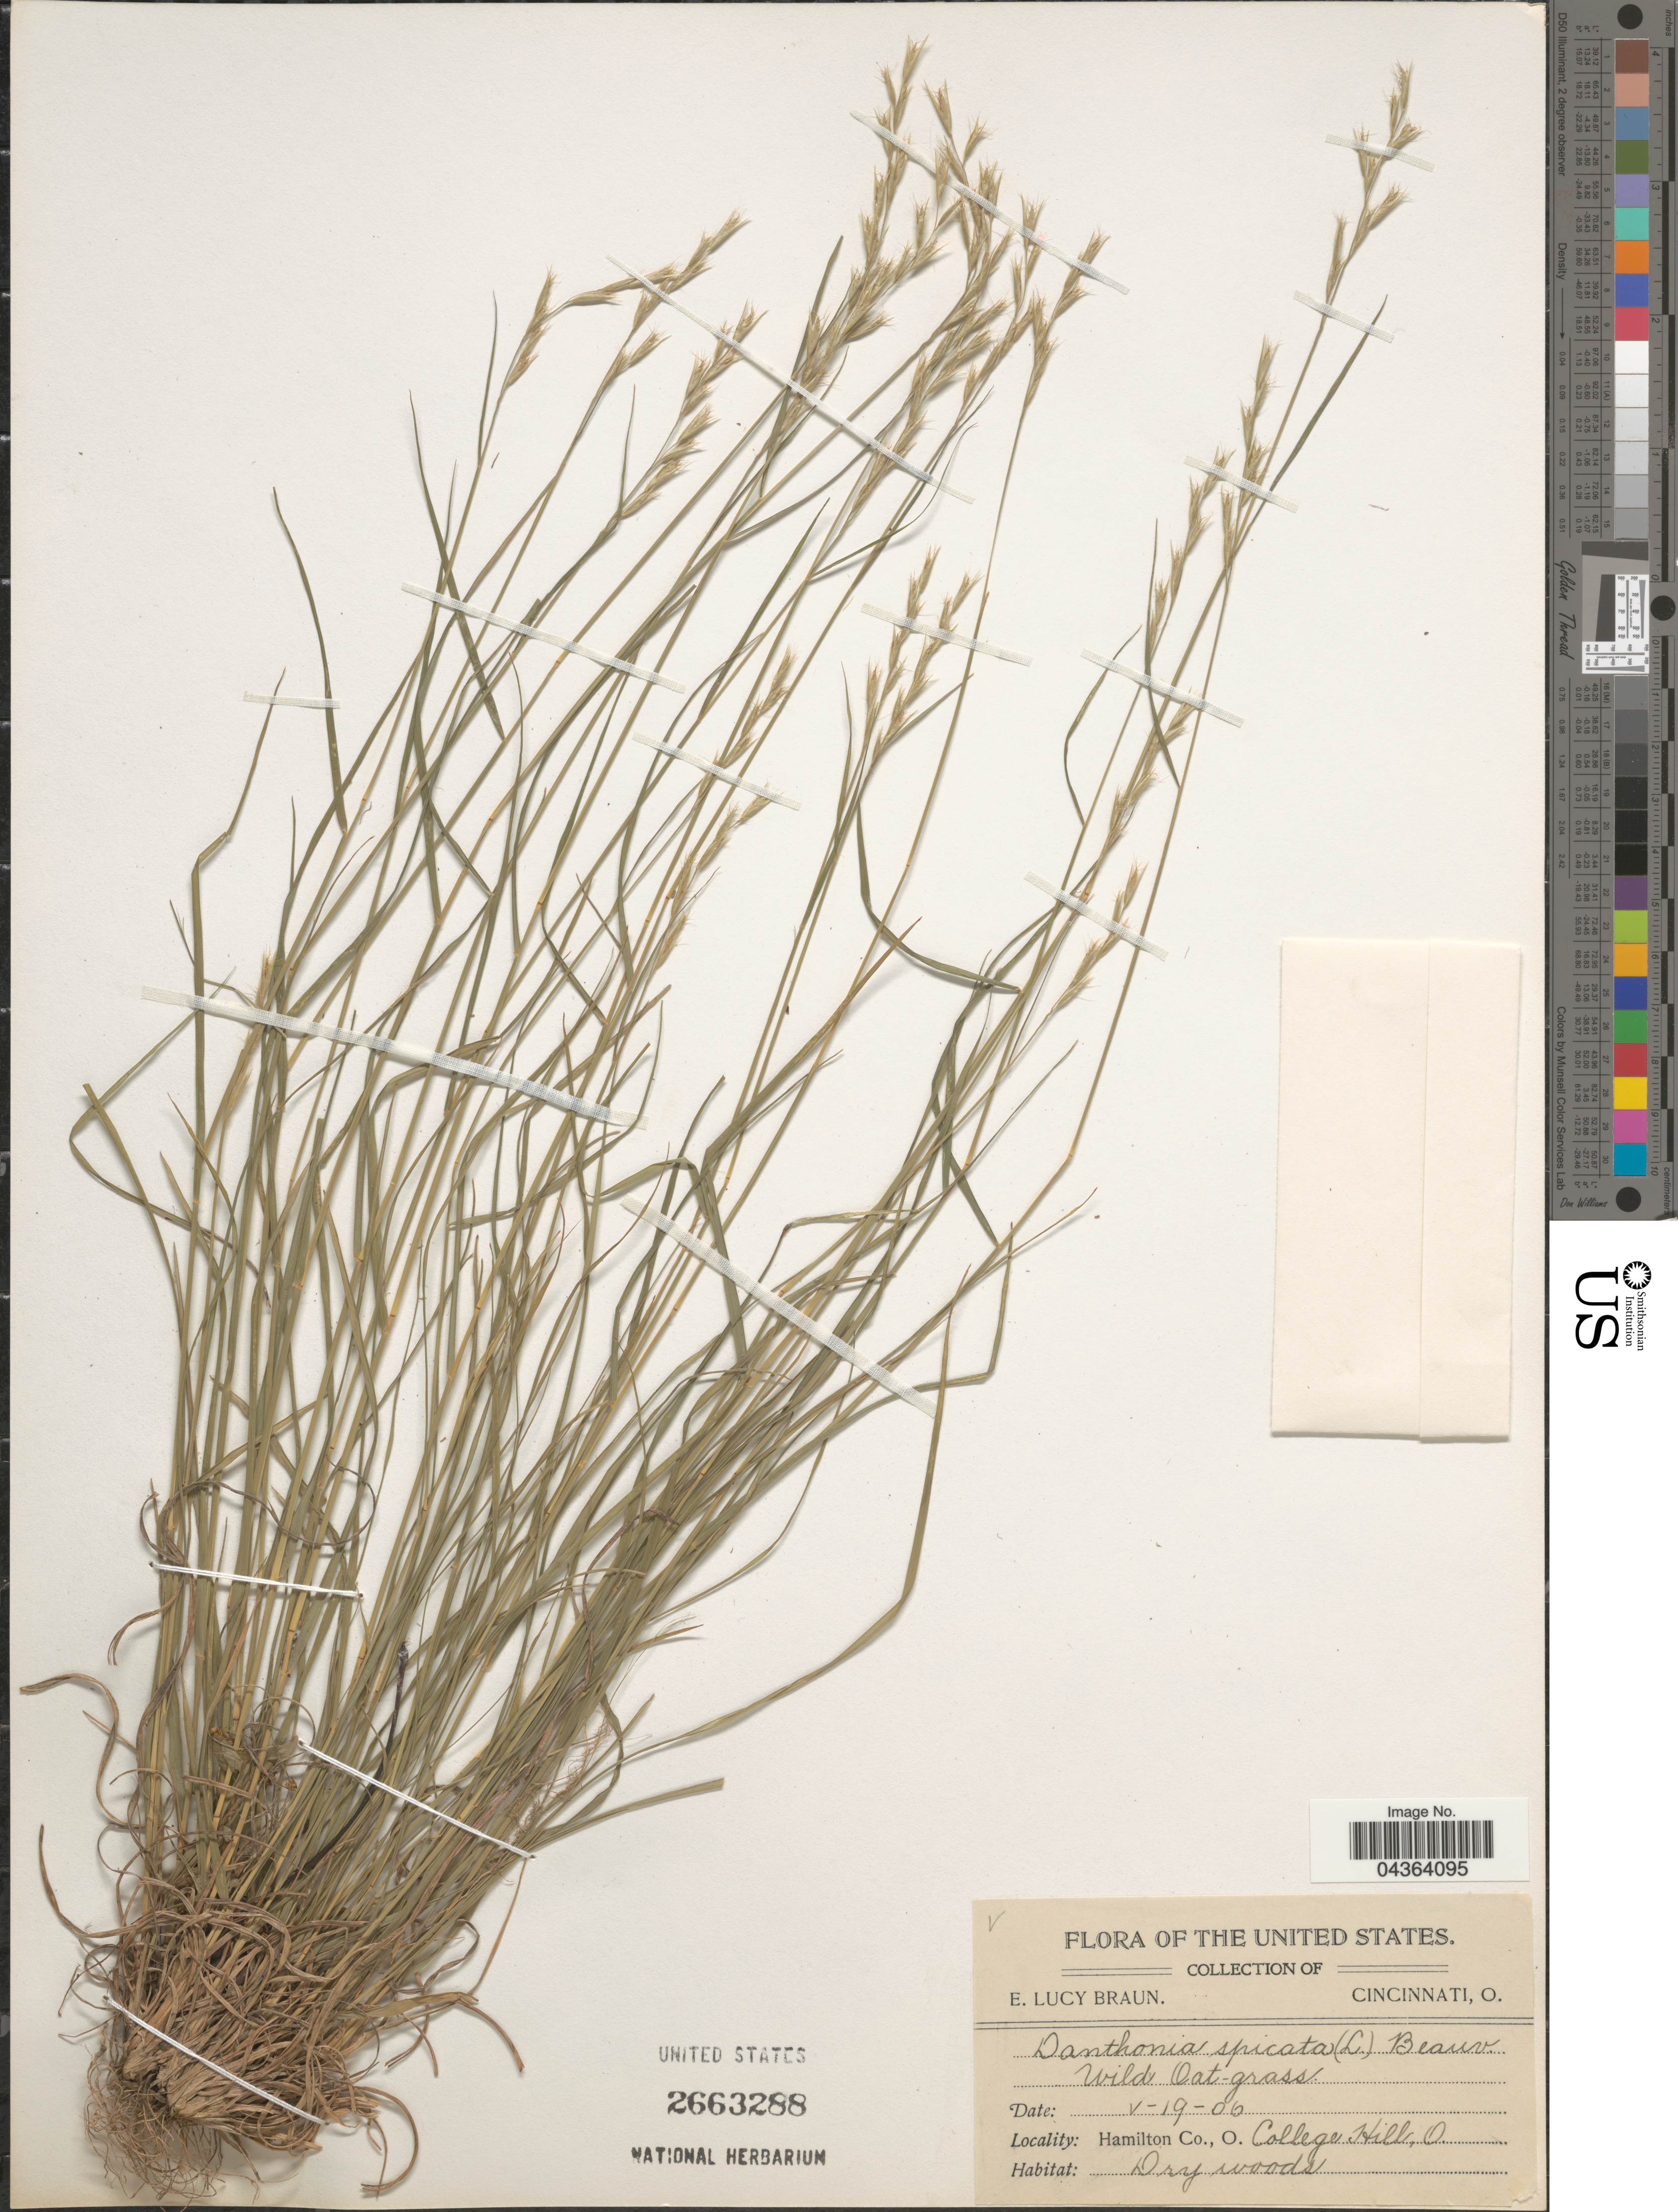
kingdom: Plantae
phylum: Tracheophyta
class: Liliopsida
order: Poales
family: Poaceae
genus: Danthonia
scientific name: Danthonia spicata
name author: (L.) P. Beauv. ex Roem. & Schult.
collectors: E. L. Braun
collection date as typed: Transcribed d/m/y: 19/5/6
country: United States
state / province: Ohio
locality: Hamilton Co., College Hill.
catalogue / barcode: US 2663288